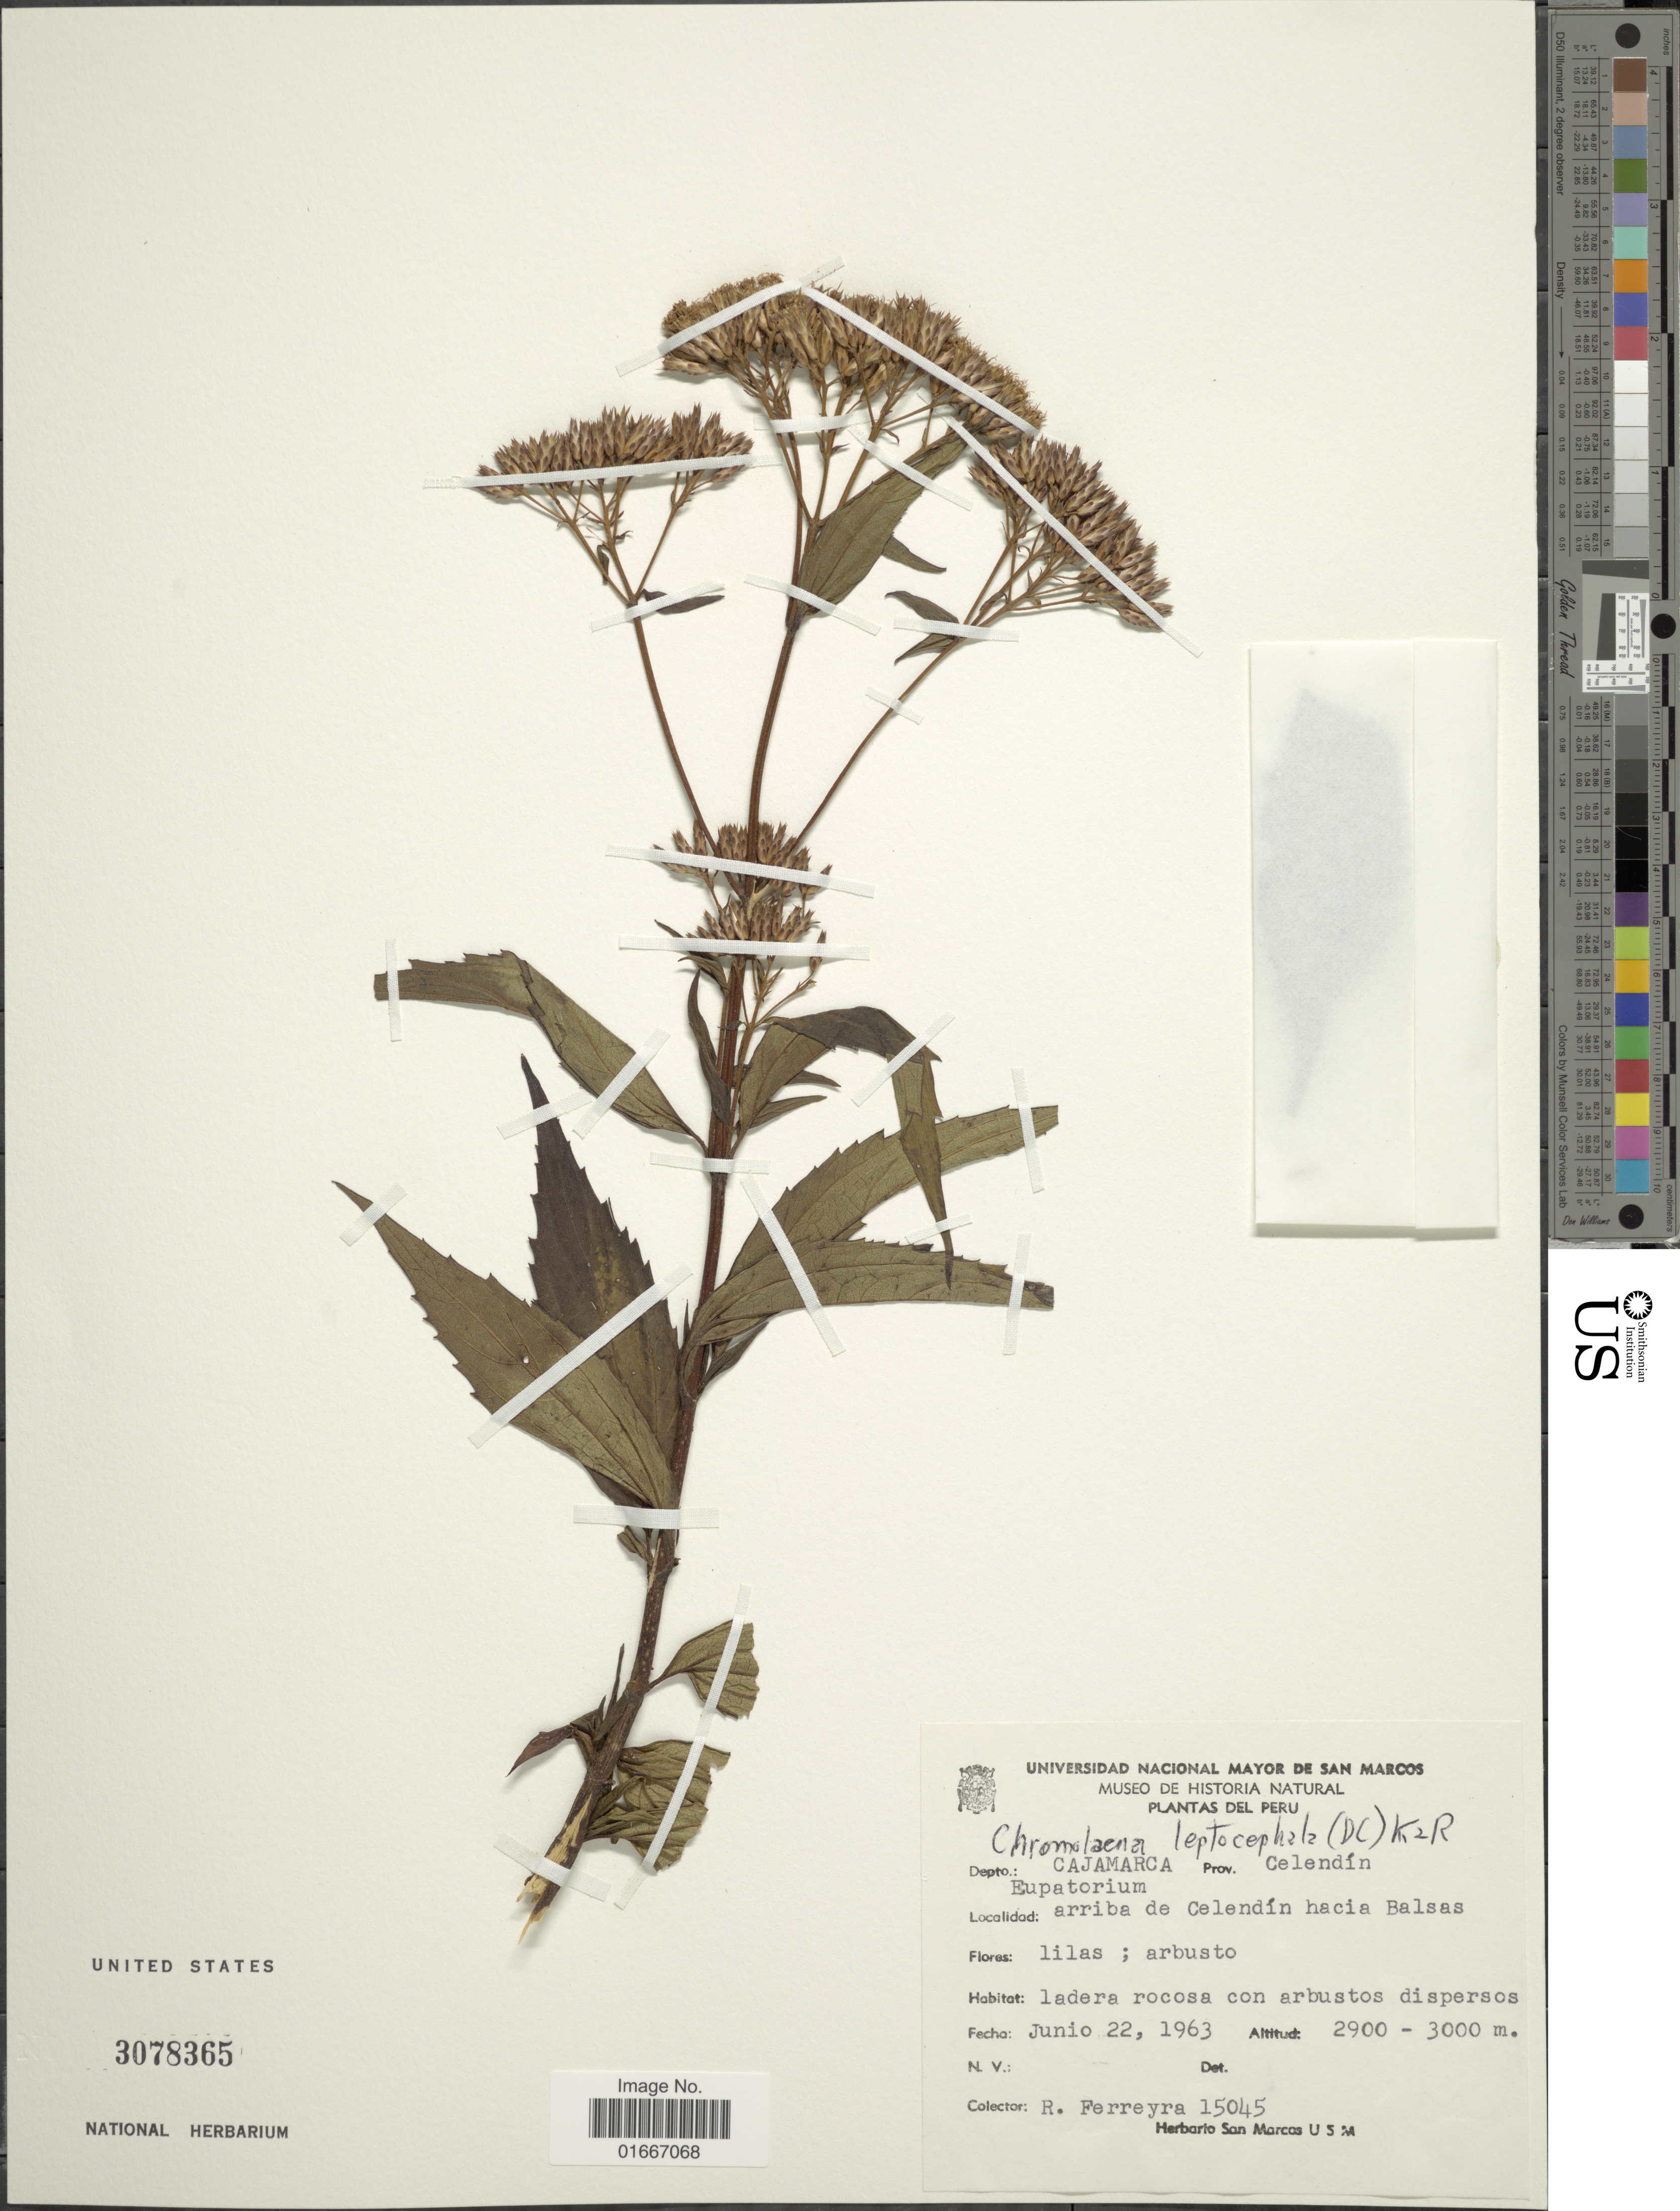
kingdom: Plantae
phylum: Tracheophyta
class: Magnoliopsida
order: Asterales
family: Asteraceae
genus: Chromolaena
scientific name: Chromolaena leptocephala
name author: (DC.) R.M. King & H. Rob.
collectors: R. A. Ferreyra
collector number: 15045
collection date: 1963-06-22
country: Peru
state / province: Cajamarca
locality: Peru. Dept.: Cajamarca. Prov. Celendin. arriba de Celendin hacia Balsas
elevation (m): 2900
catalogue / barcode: US 3078365